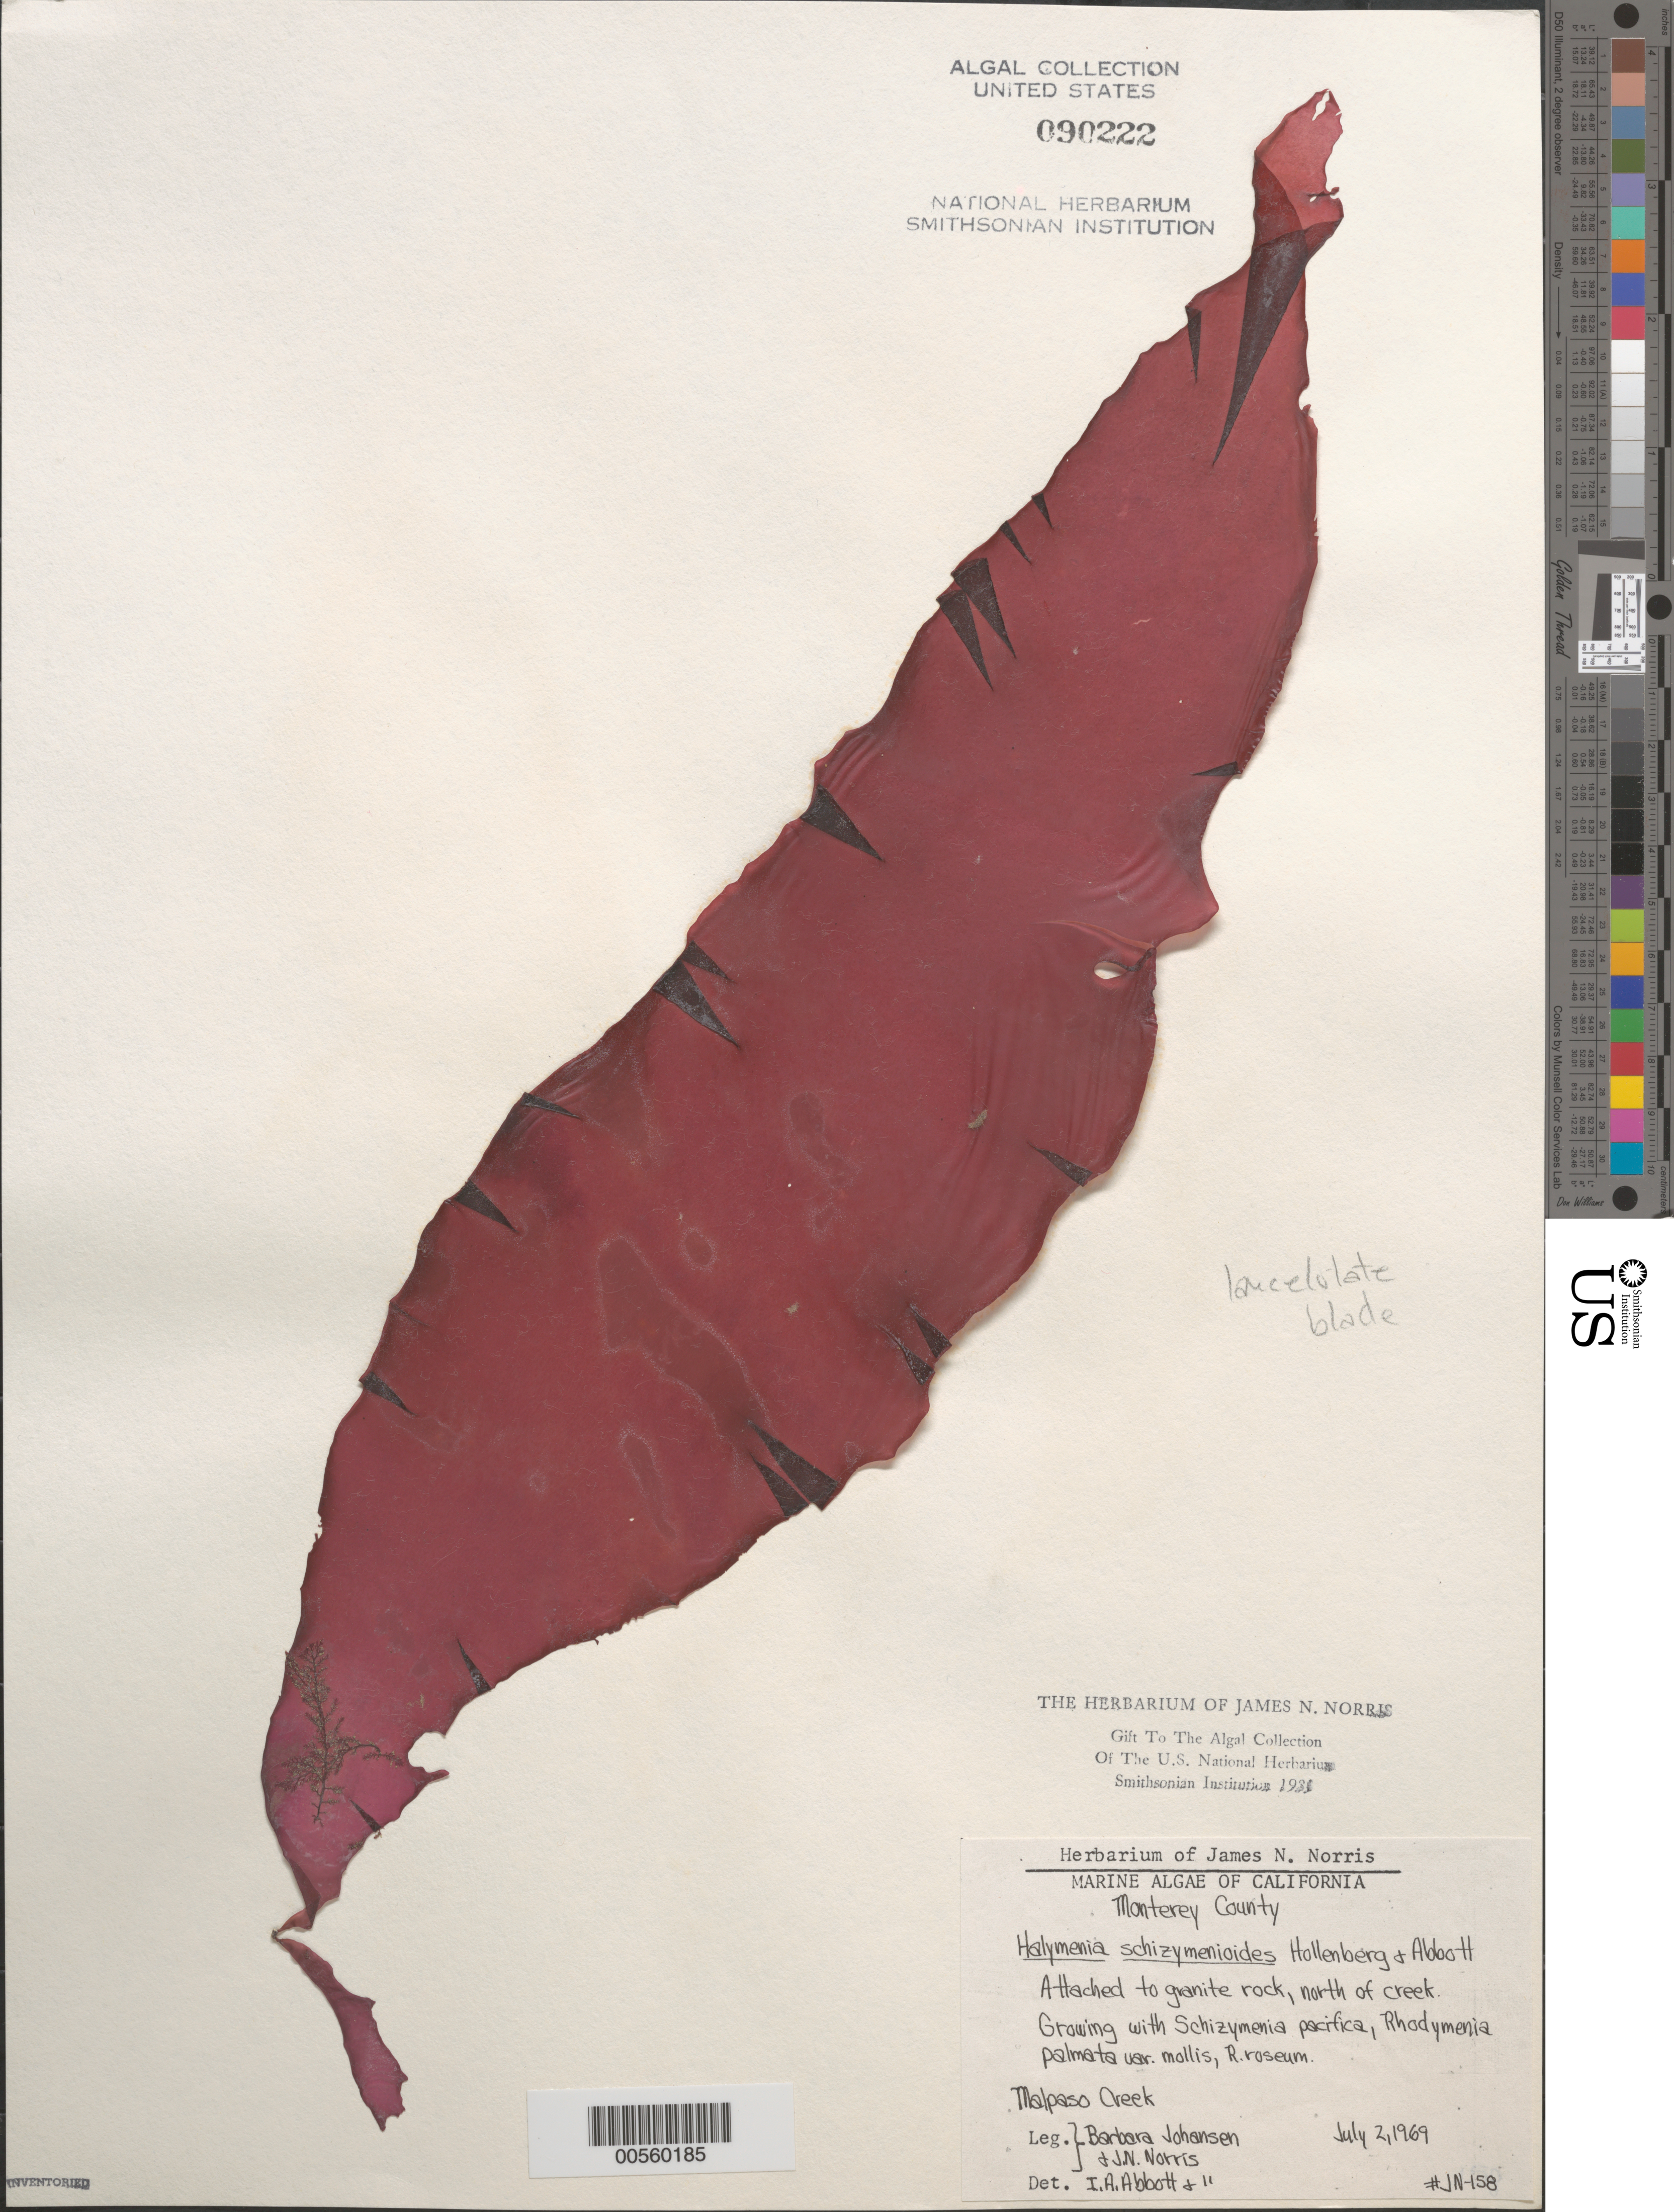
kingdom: Plantae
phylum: Rhodophyta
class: Florideophyceae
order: Halymeniales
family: Halymeniaceae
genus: Halymenia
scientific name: Halymenia schizymenioides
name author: Hollenb. & I.A. Abbott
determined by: Abbott, I. A.; Norris, J. N.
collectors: B. Johansen & J. N. Norris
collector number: JN-158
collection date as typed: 02 Jul 1969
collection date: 1969-07-02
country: United States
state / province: California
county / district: Monterey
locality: Malpaso Creek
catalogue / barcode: US 90222